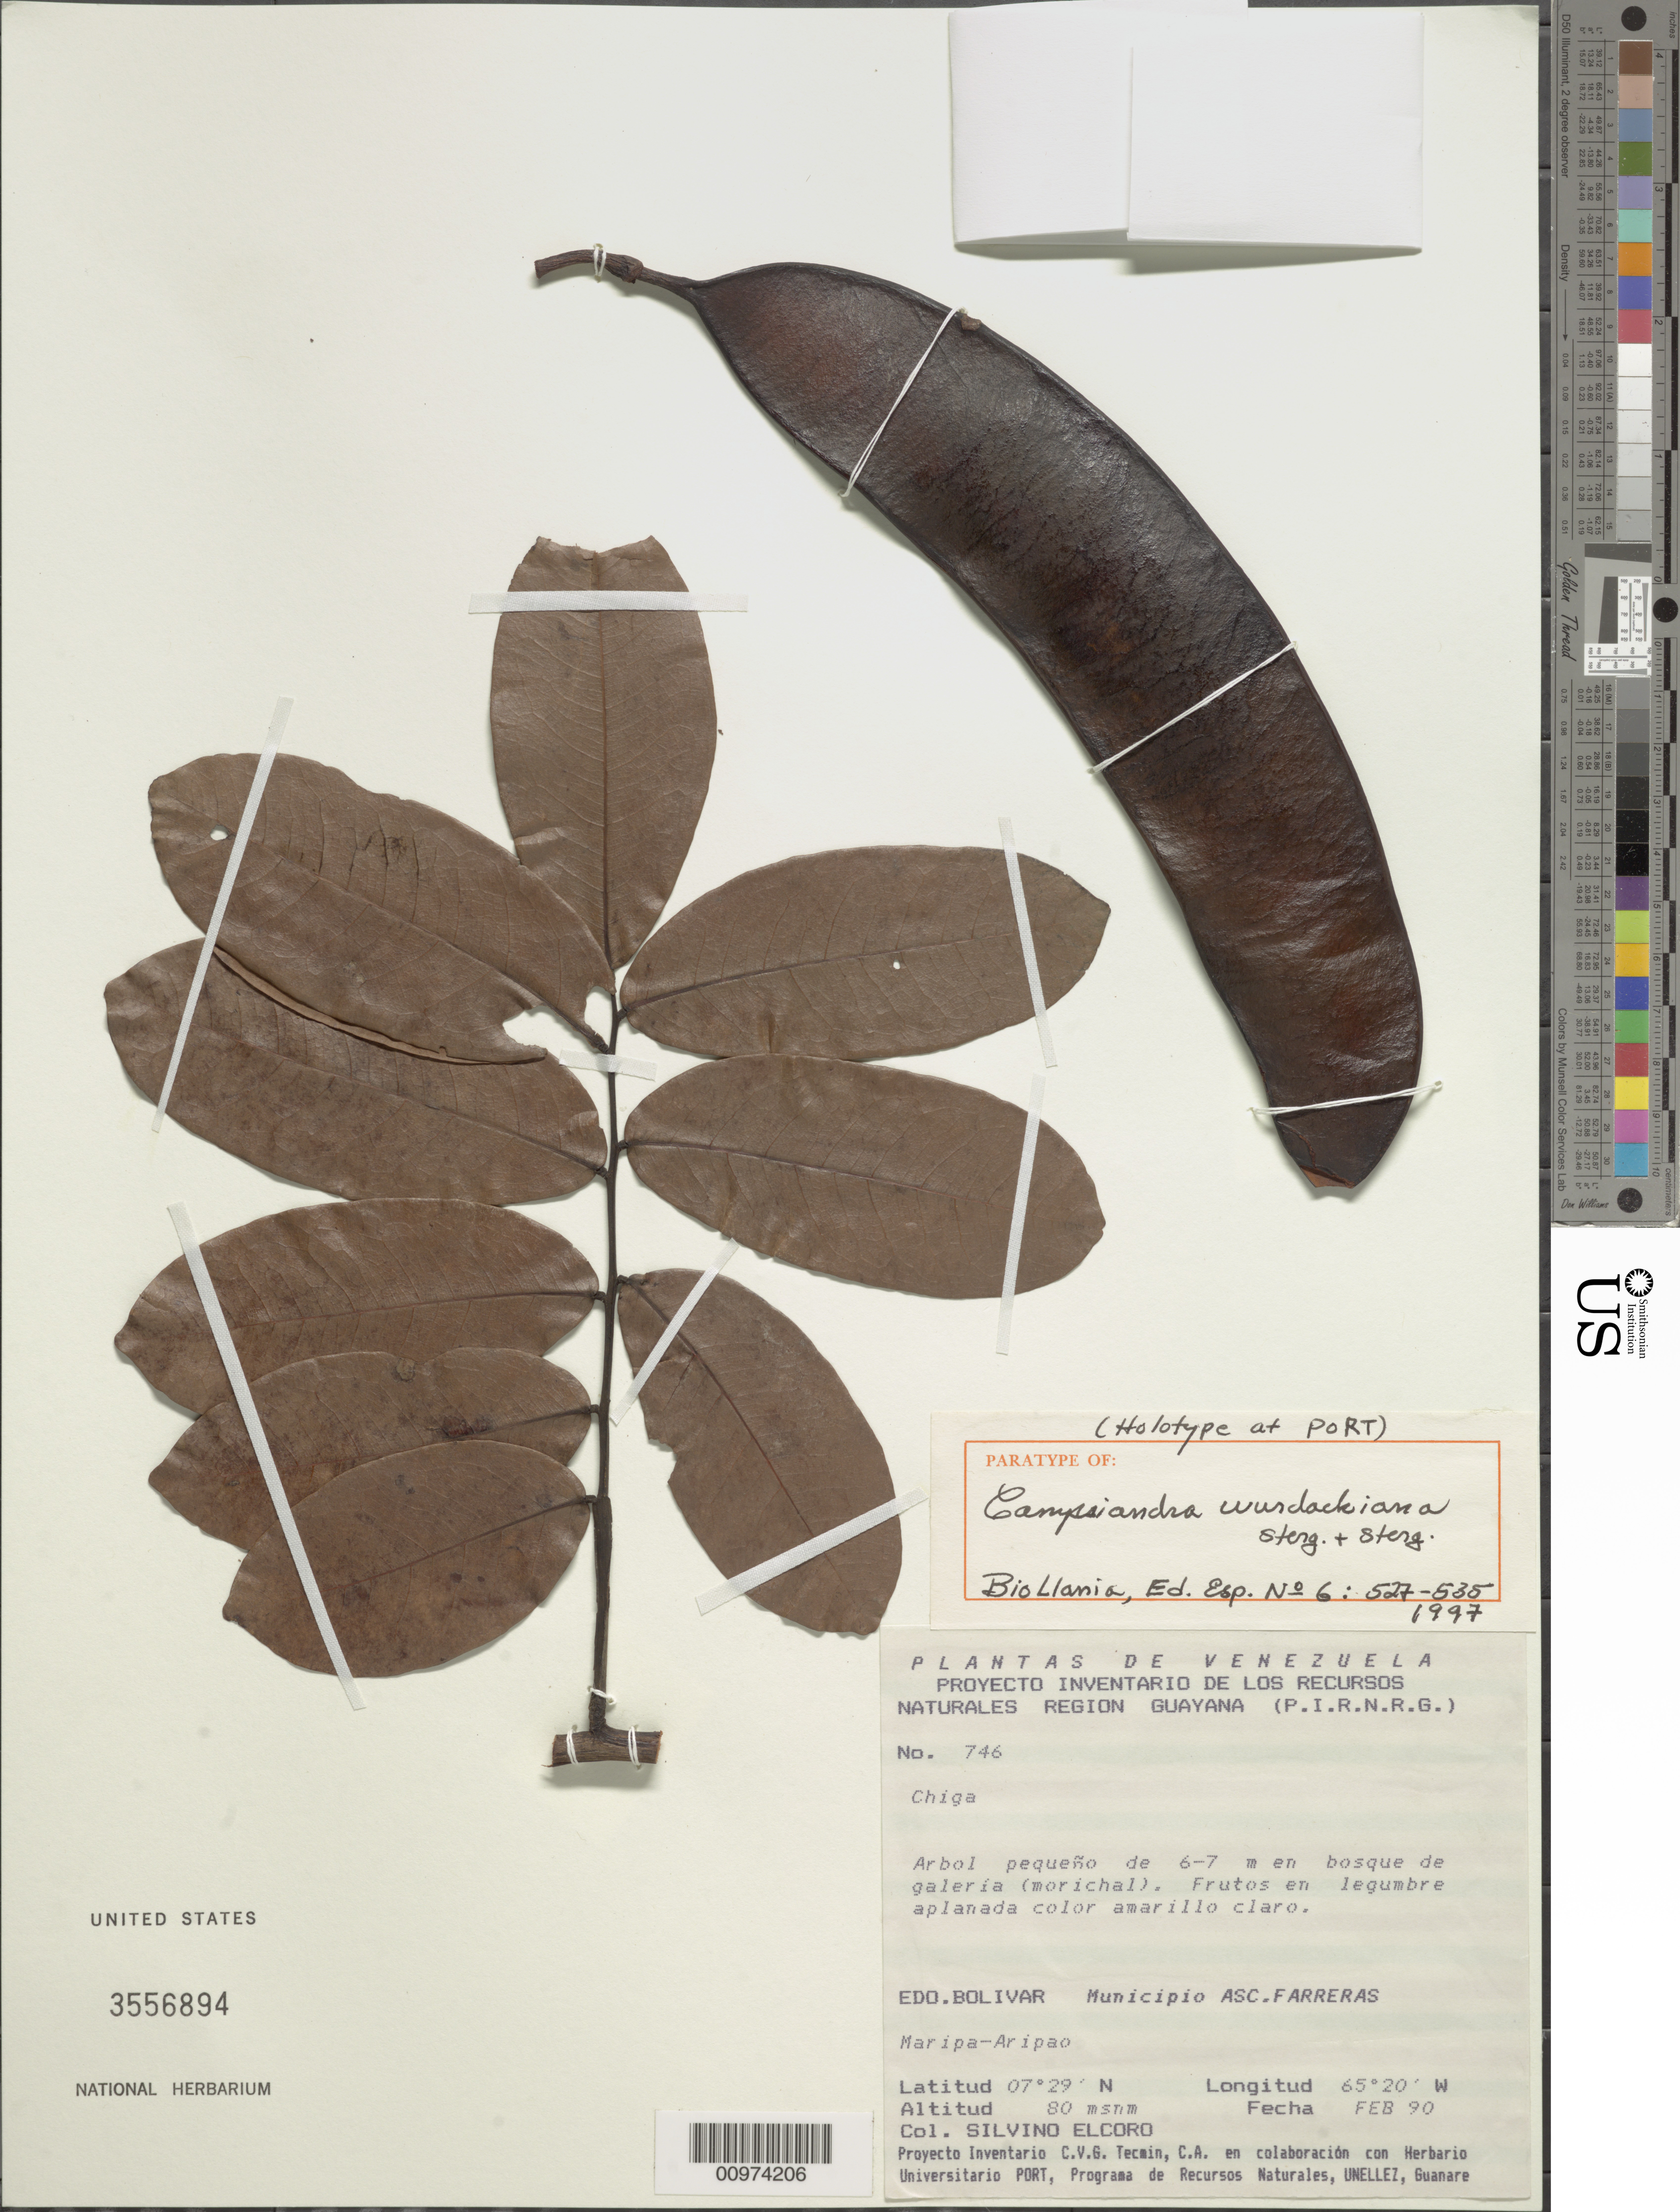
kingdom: Plantae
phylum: Tracheophyta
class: Magnoliopsida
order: Fabales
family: Fabaceae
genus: Campsiandra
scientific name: Campsiandra wurdackiana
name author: Stergios & Stergios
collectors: S. Elcoro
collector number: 746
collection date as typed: Feb-90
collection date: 1990-02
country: Venezuela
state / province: Bolívar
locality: Mun. Asc. Farreras, Maripa-Aripao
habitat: Bosque de galeria (morichal)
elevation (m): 80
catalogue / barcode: US 3556894